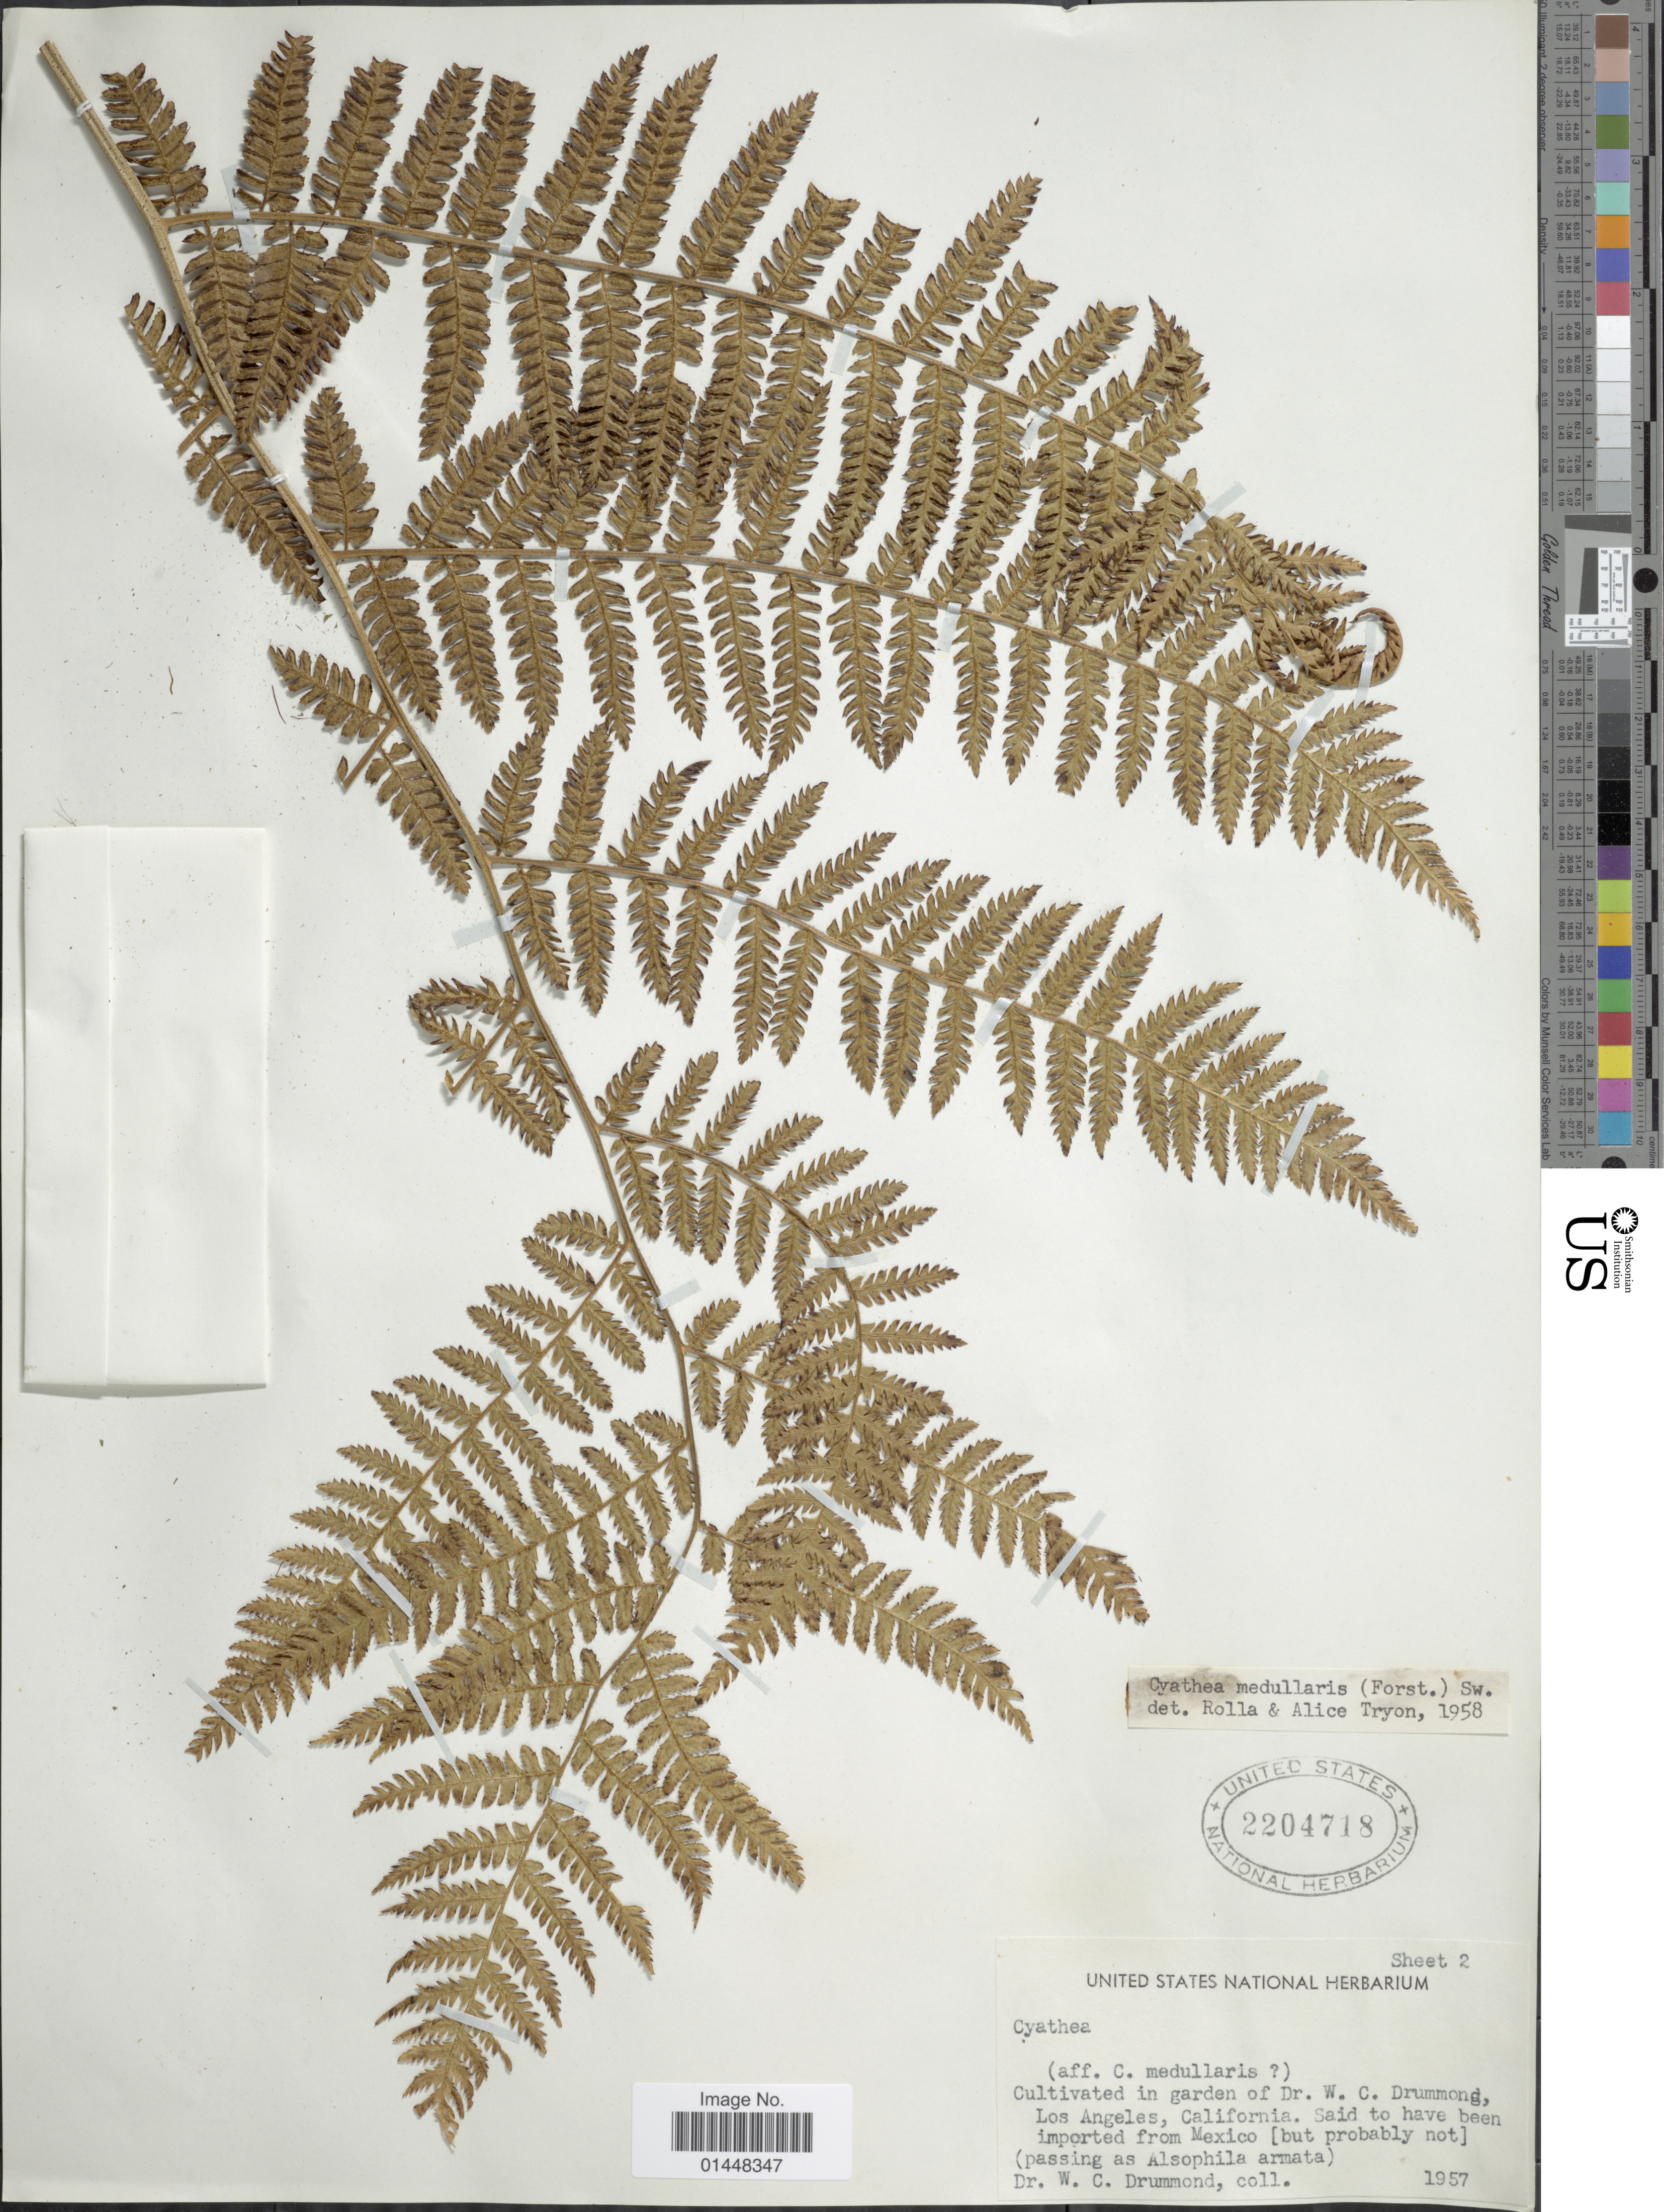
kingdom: Plantae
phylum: Tracheophyta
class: Polypodiopsida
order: Cyatheales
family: Cyatheaceae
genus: Cyathea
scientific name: Cyathea medullaris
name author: (G. Forst.) Sw.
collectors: W. Drummond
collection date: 1957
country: United States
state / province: California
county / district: Los Angeles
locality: Cultivated in Garden of Dr. W.C. Drummond, Los Angeles, California.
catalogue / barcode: US 2204718